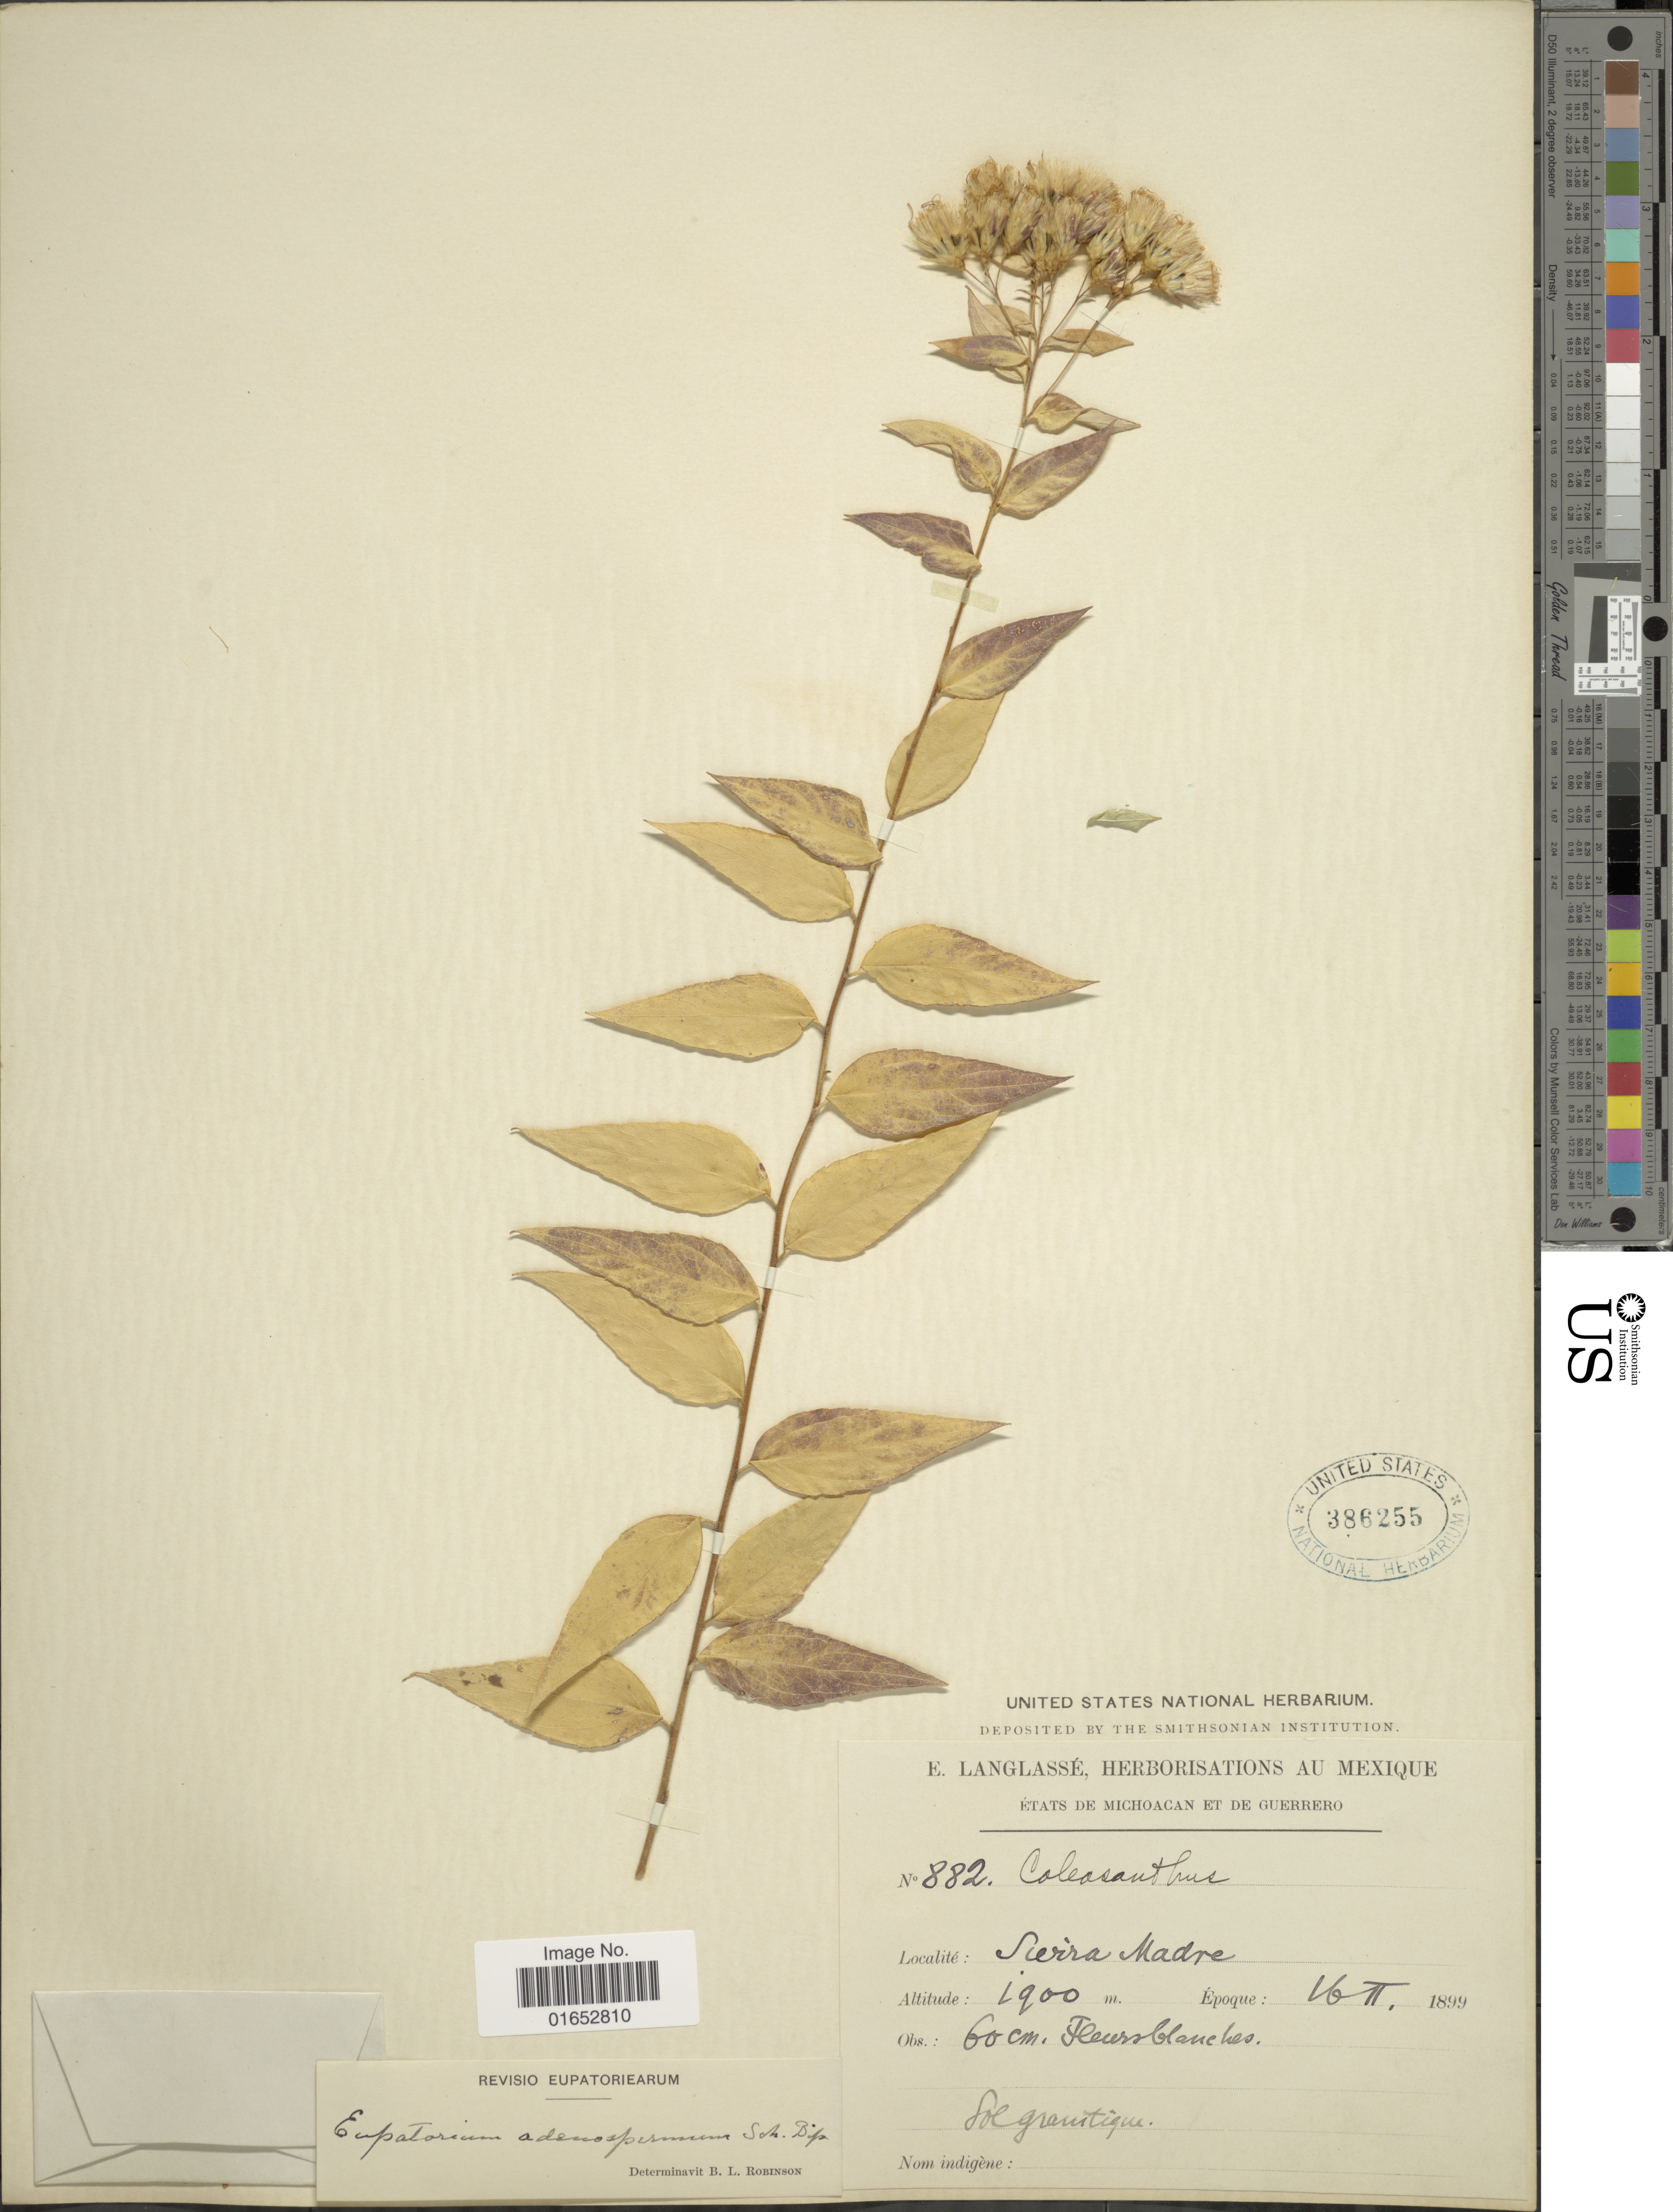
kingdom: Plantae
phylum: Tracheophyta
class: Magnoliopsida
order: Asterales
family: Asteraceae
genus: Dyscritogyne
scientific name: Dyscritogyne adenosperma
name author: (Sch. Bip.) R.M. King & H. Rob.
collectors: E. Langlassé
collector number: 882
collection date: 1899-02-16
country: Mexico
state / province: Michoacán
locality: États de Michoacan et de Guerrero, Sierra Madre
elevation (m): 1900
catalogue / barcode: US 386255